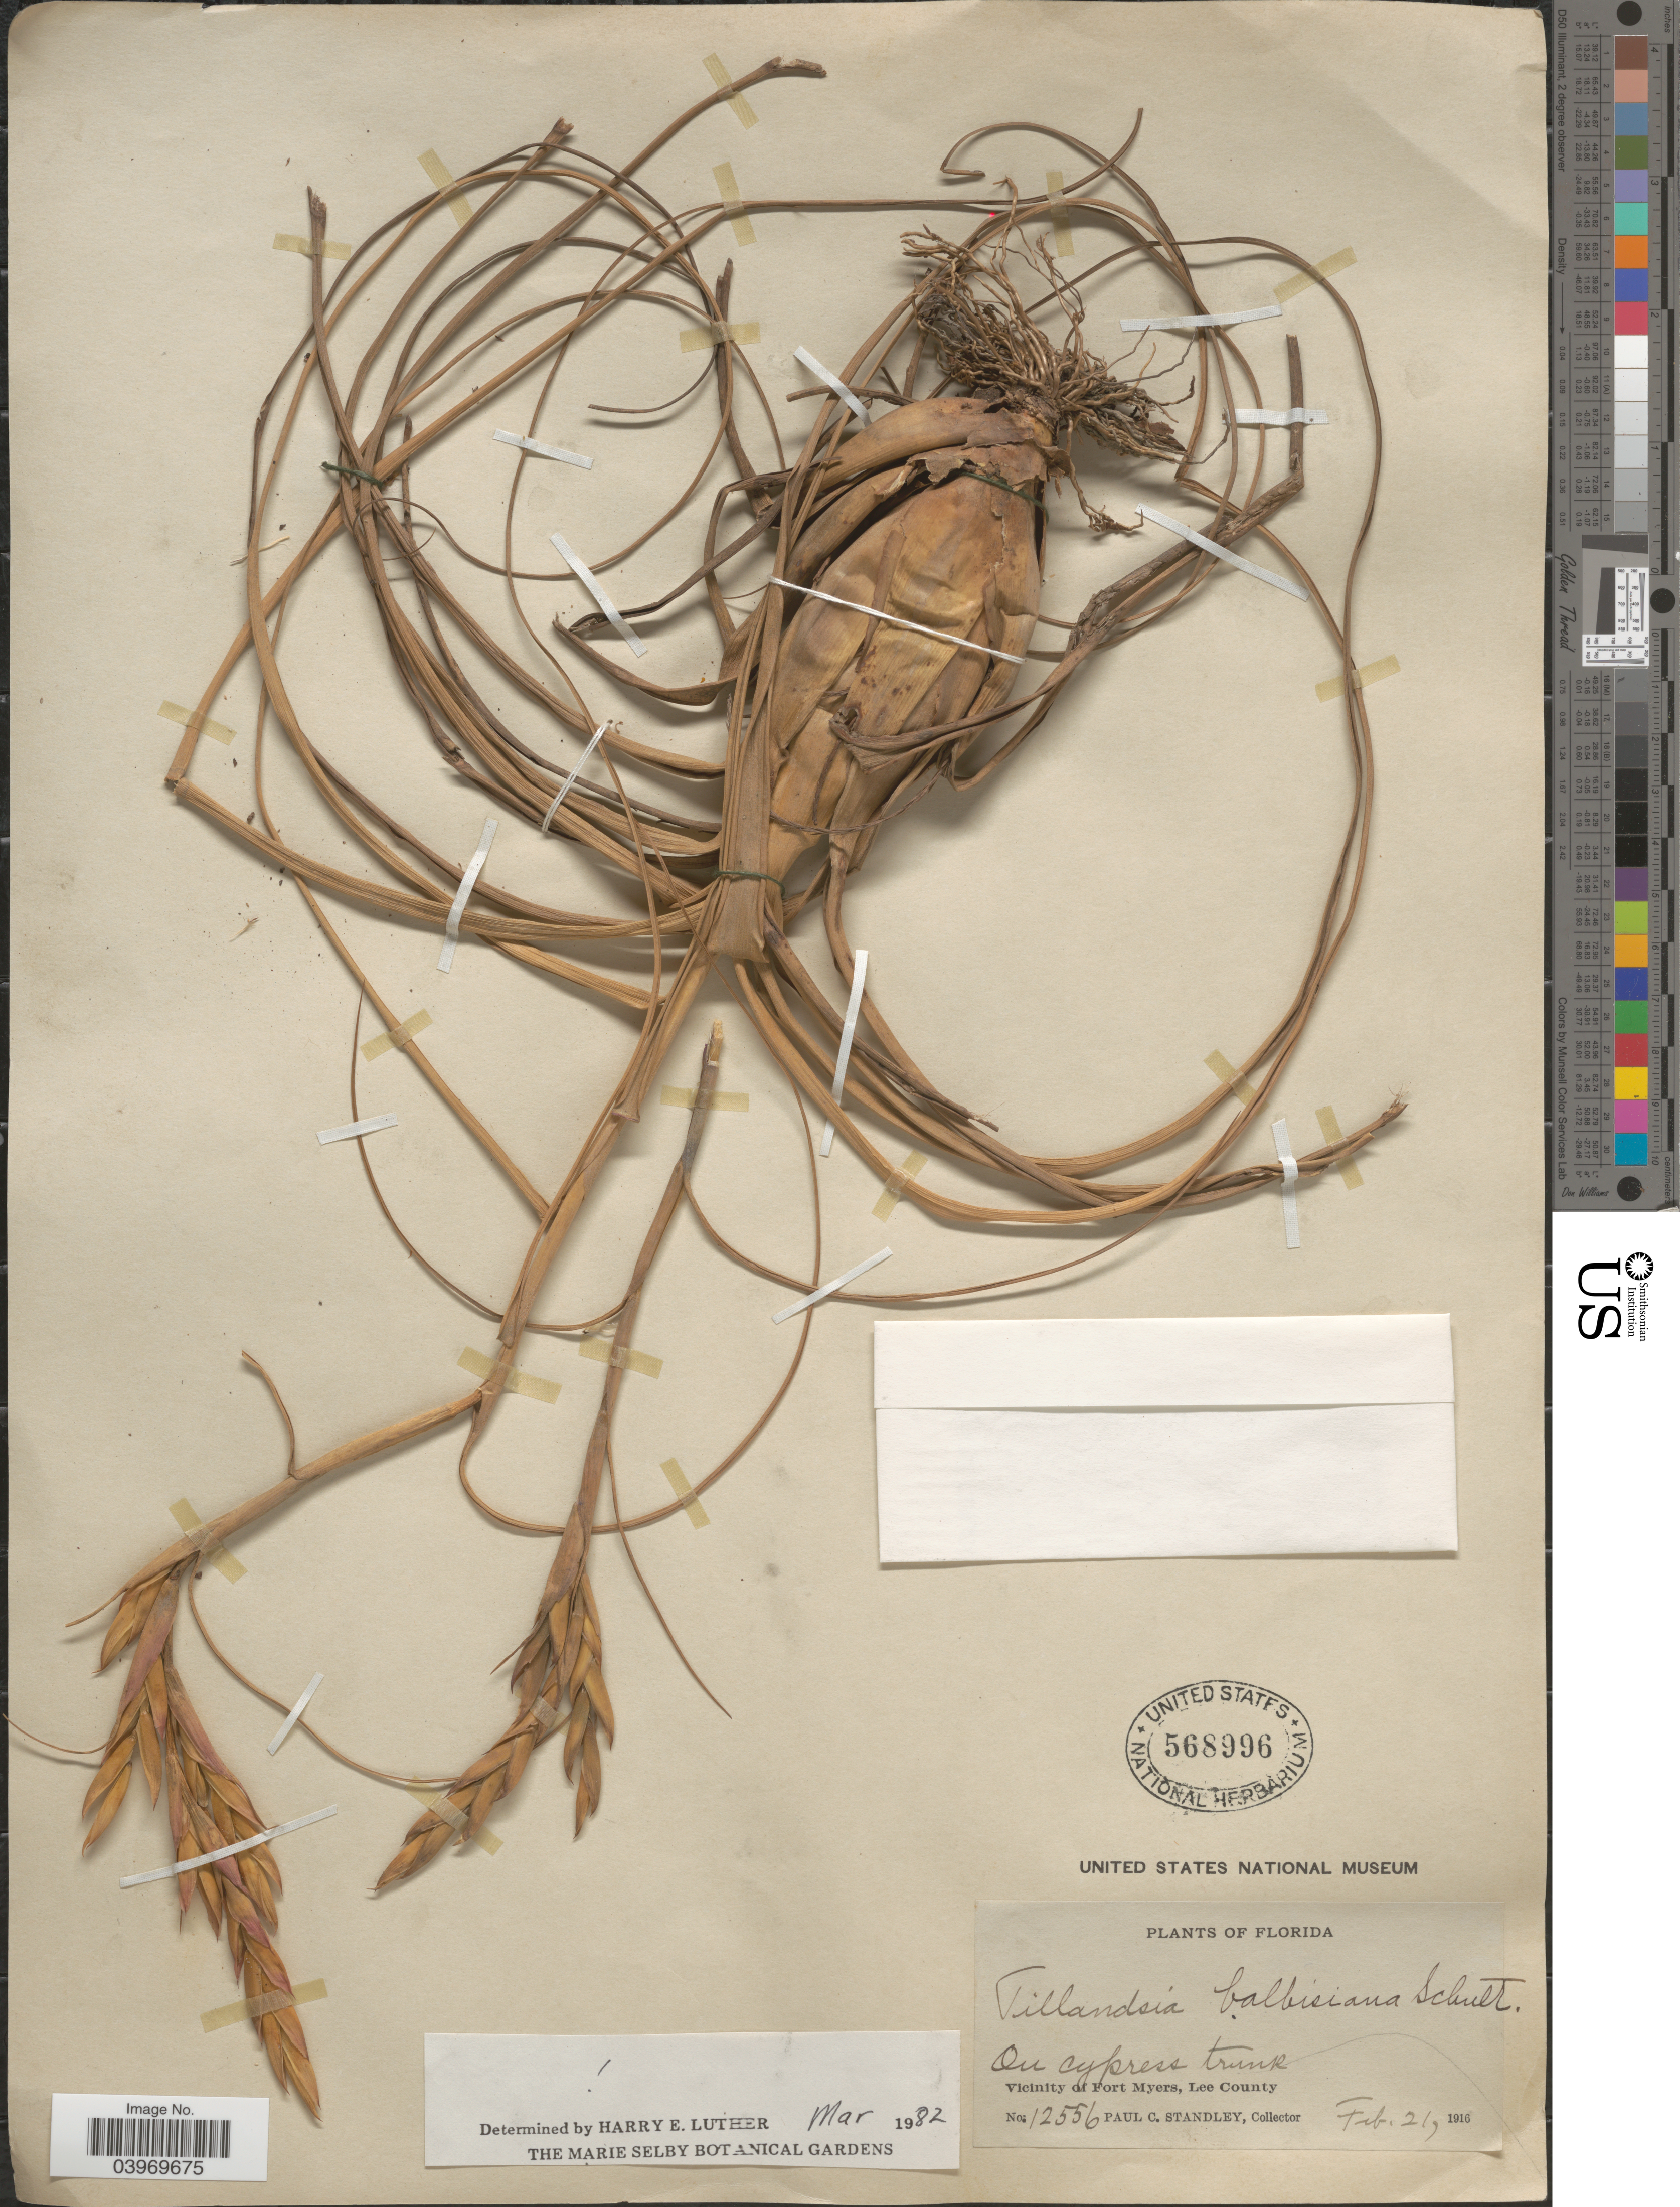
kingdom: Plantae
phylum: Tracheophyta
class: Liliopsida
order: Poales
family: Bromeliaceae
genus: Tillandsia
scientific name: Tillandsia balbisiana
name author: Schult. f.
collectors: P. C. Standley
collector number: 12556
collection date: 1916-02-21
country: United States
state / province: Florida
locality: Vicinity of Fort Myers, Lee County.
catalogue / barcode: US 568996